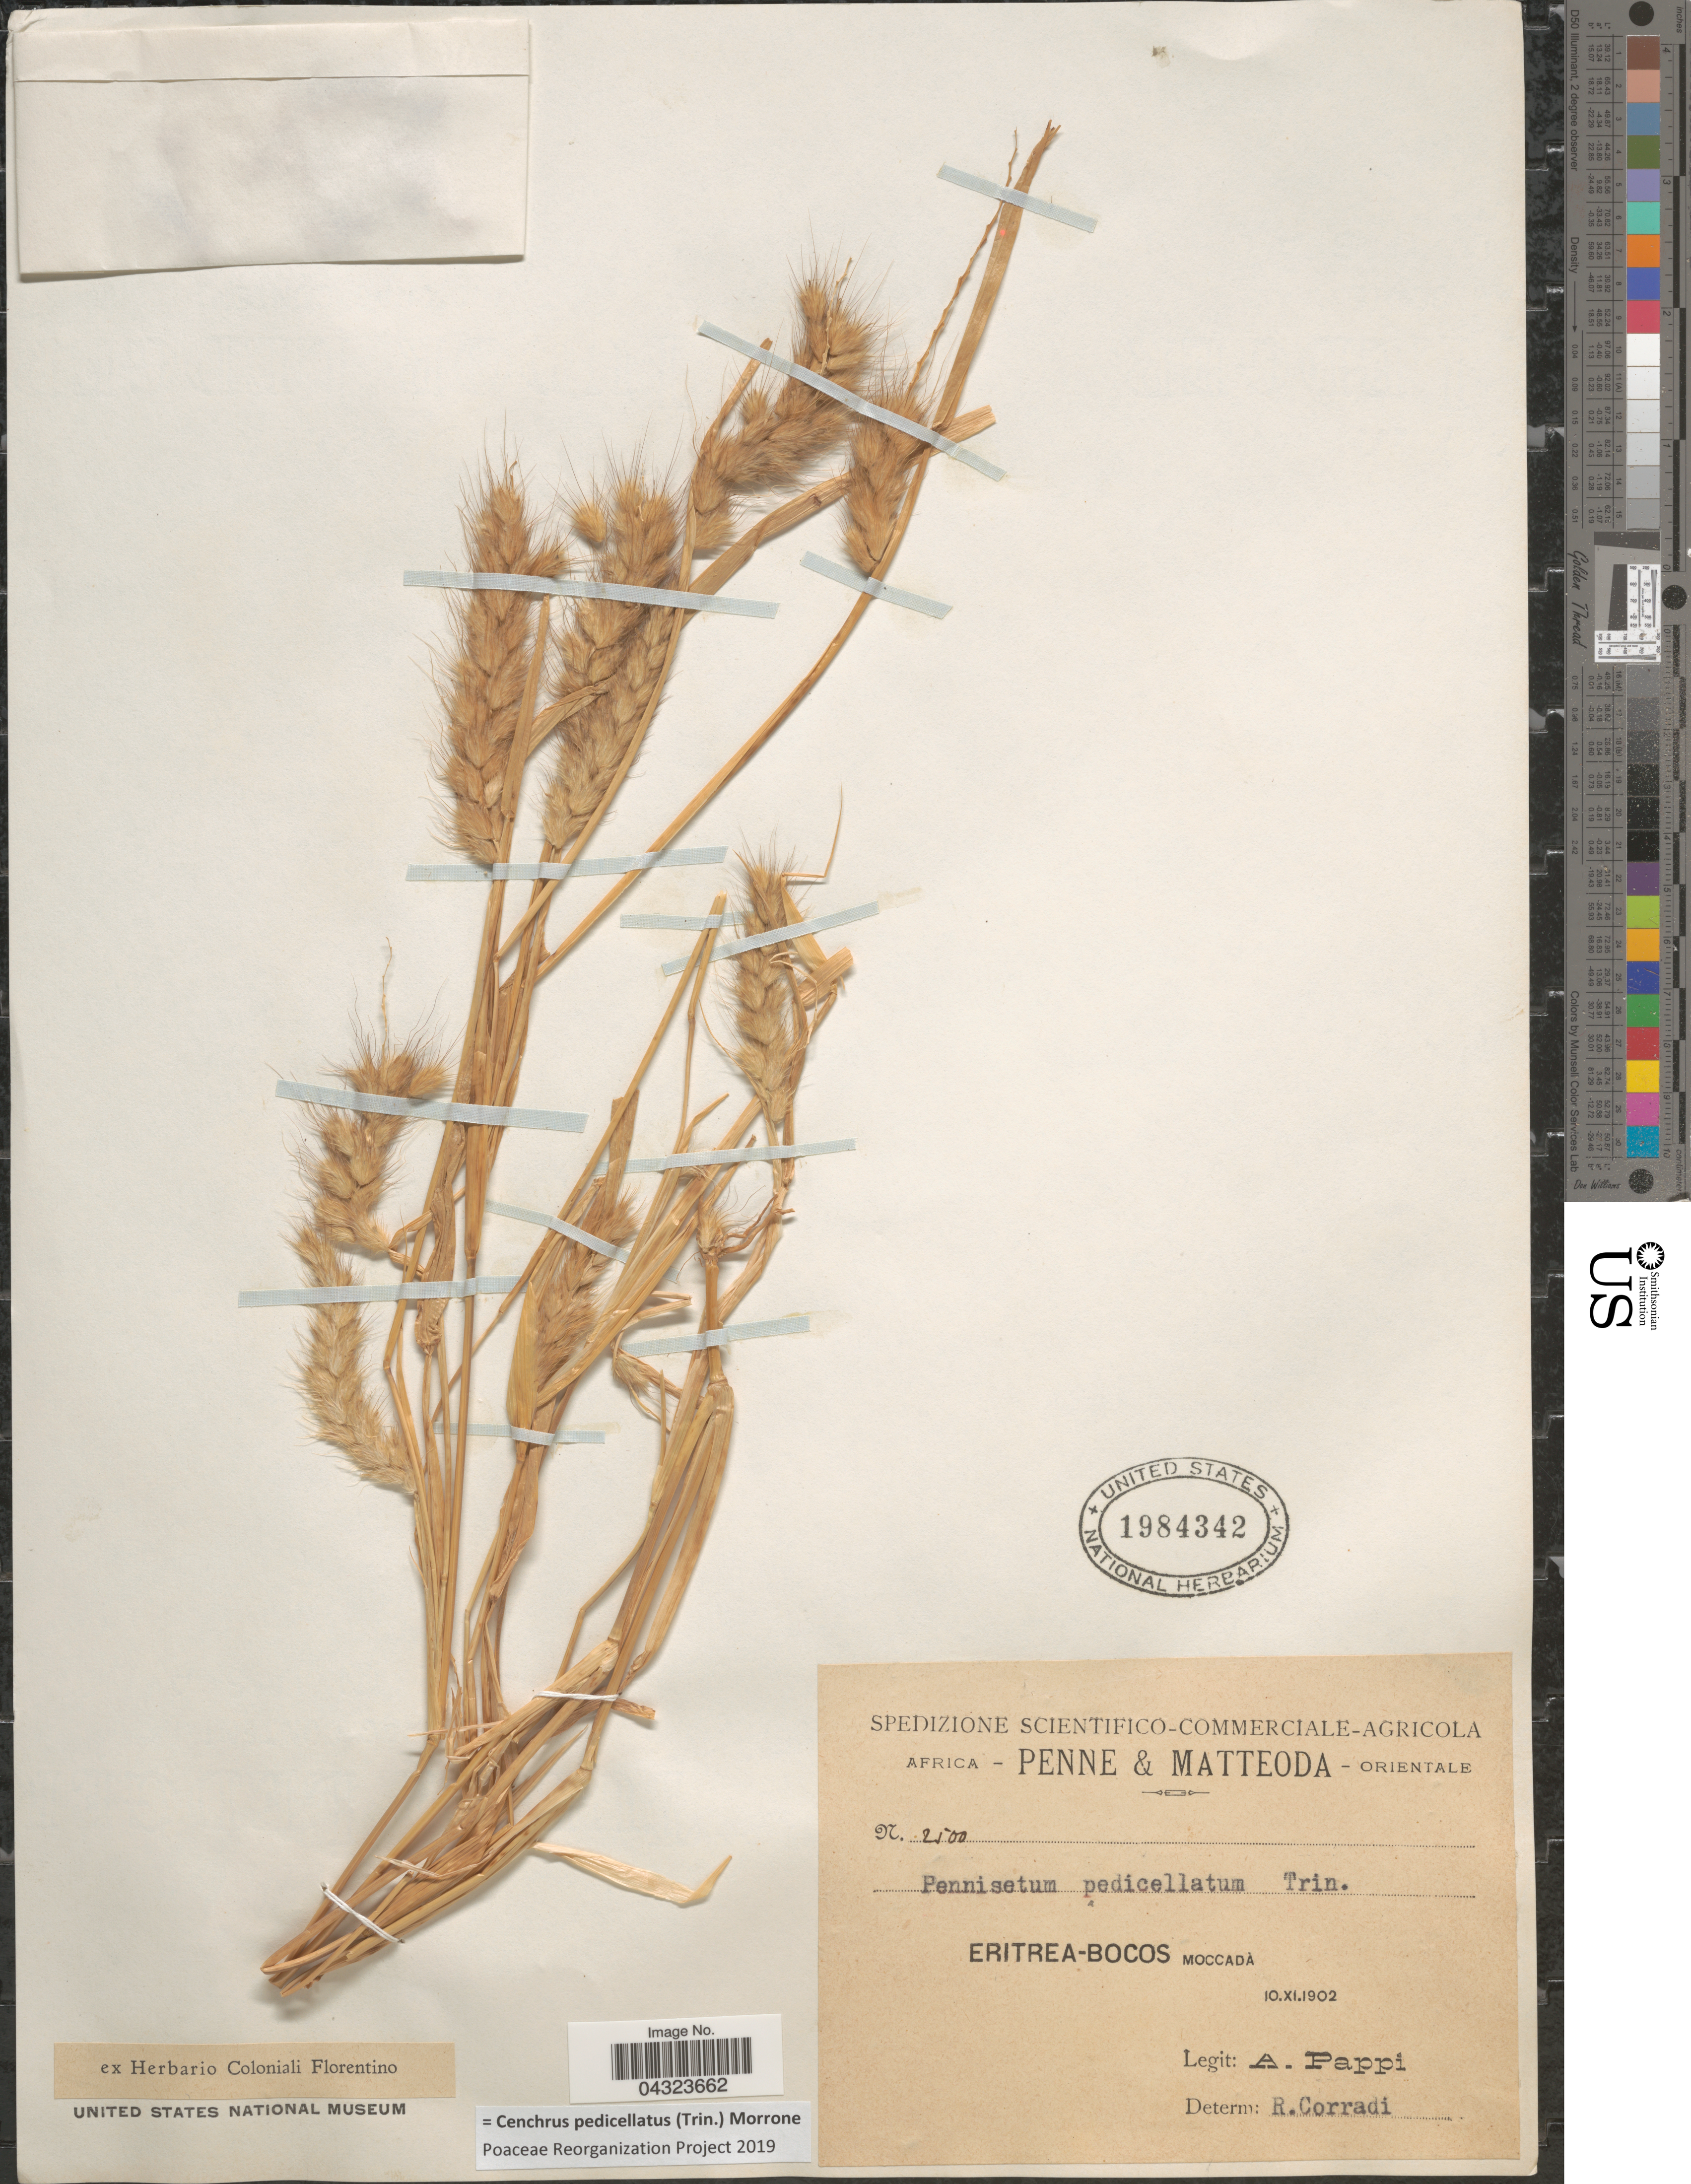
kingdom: Plantae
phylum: Tracheophyta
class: Liliopsida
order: Poales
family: Poaceae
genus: Cenchrus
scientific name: Cenchrus pedicellatus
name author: (Trin.) Morrone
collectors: A. Pappi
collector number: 2500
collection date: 1902-11-10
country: Eritrea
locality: Africa Orientale. Bocos Moccadà.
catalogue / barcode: US 1984342